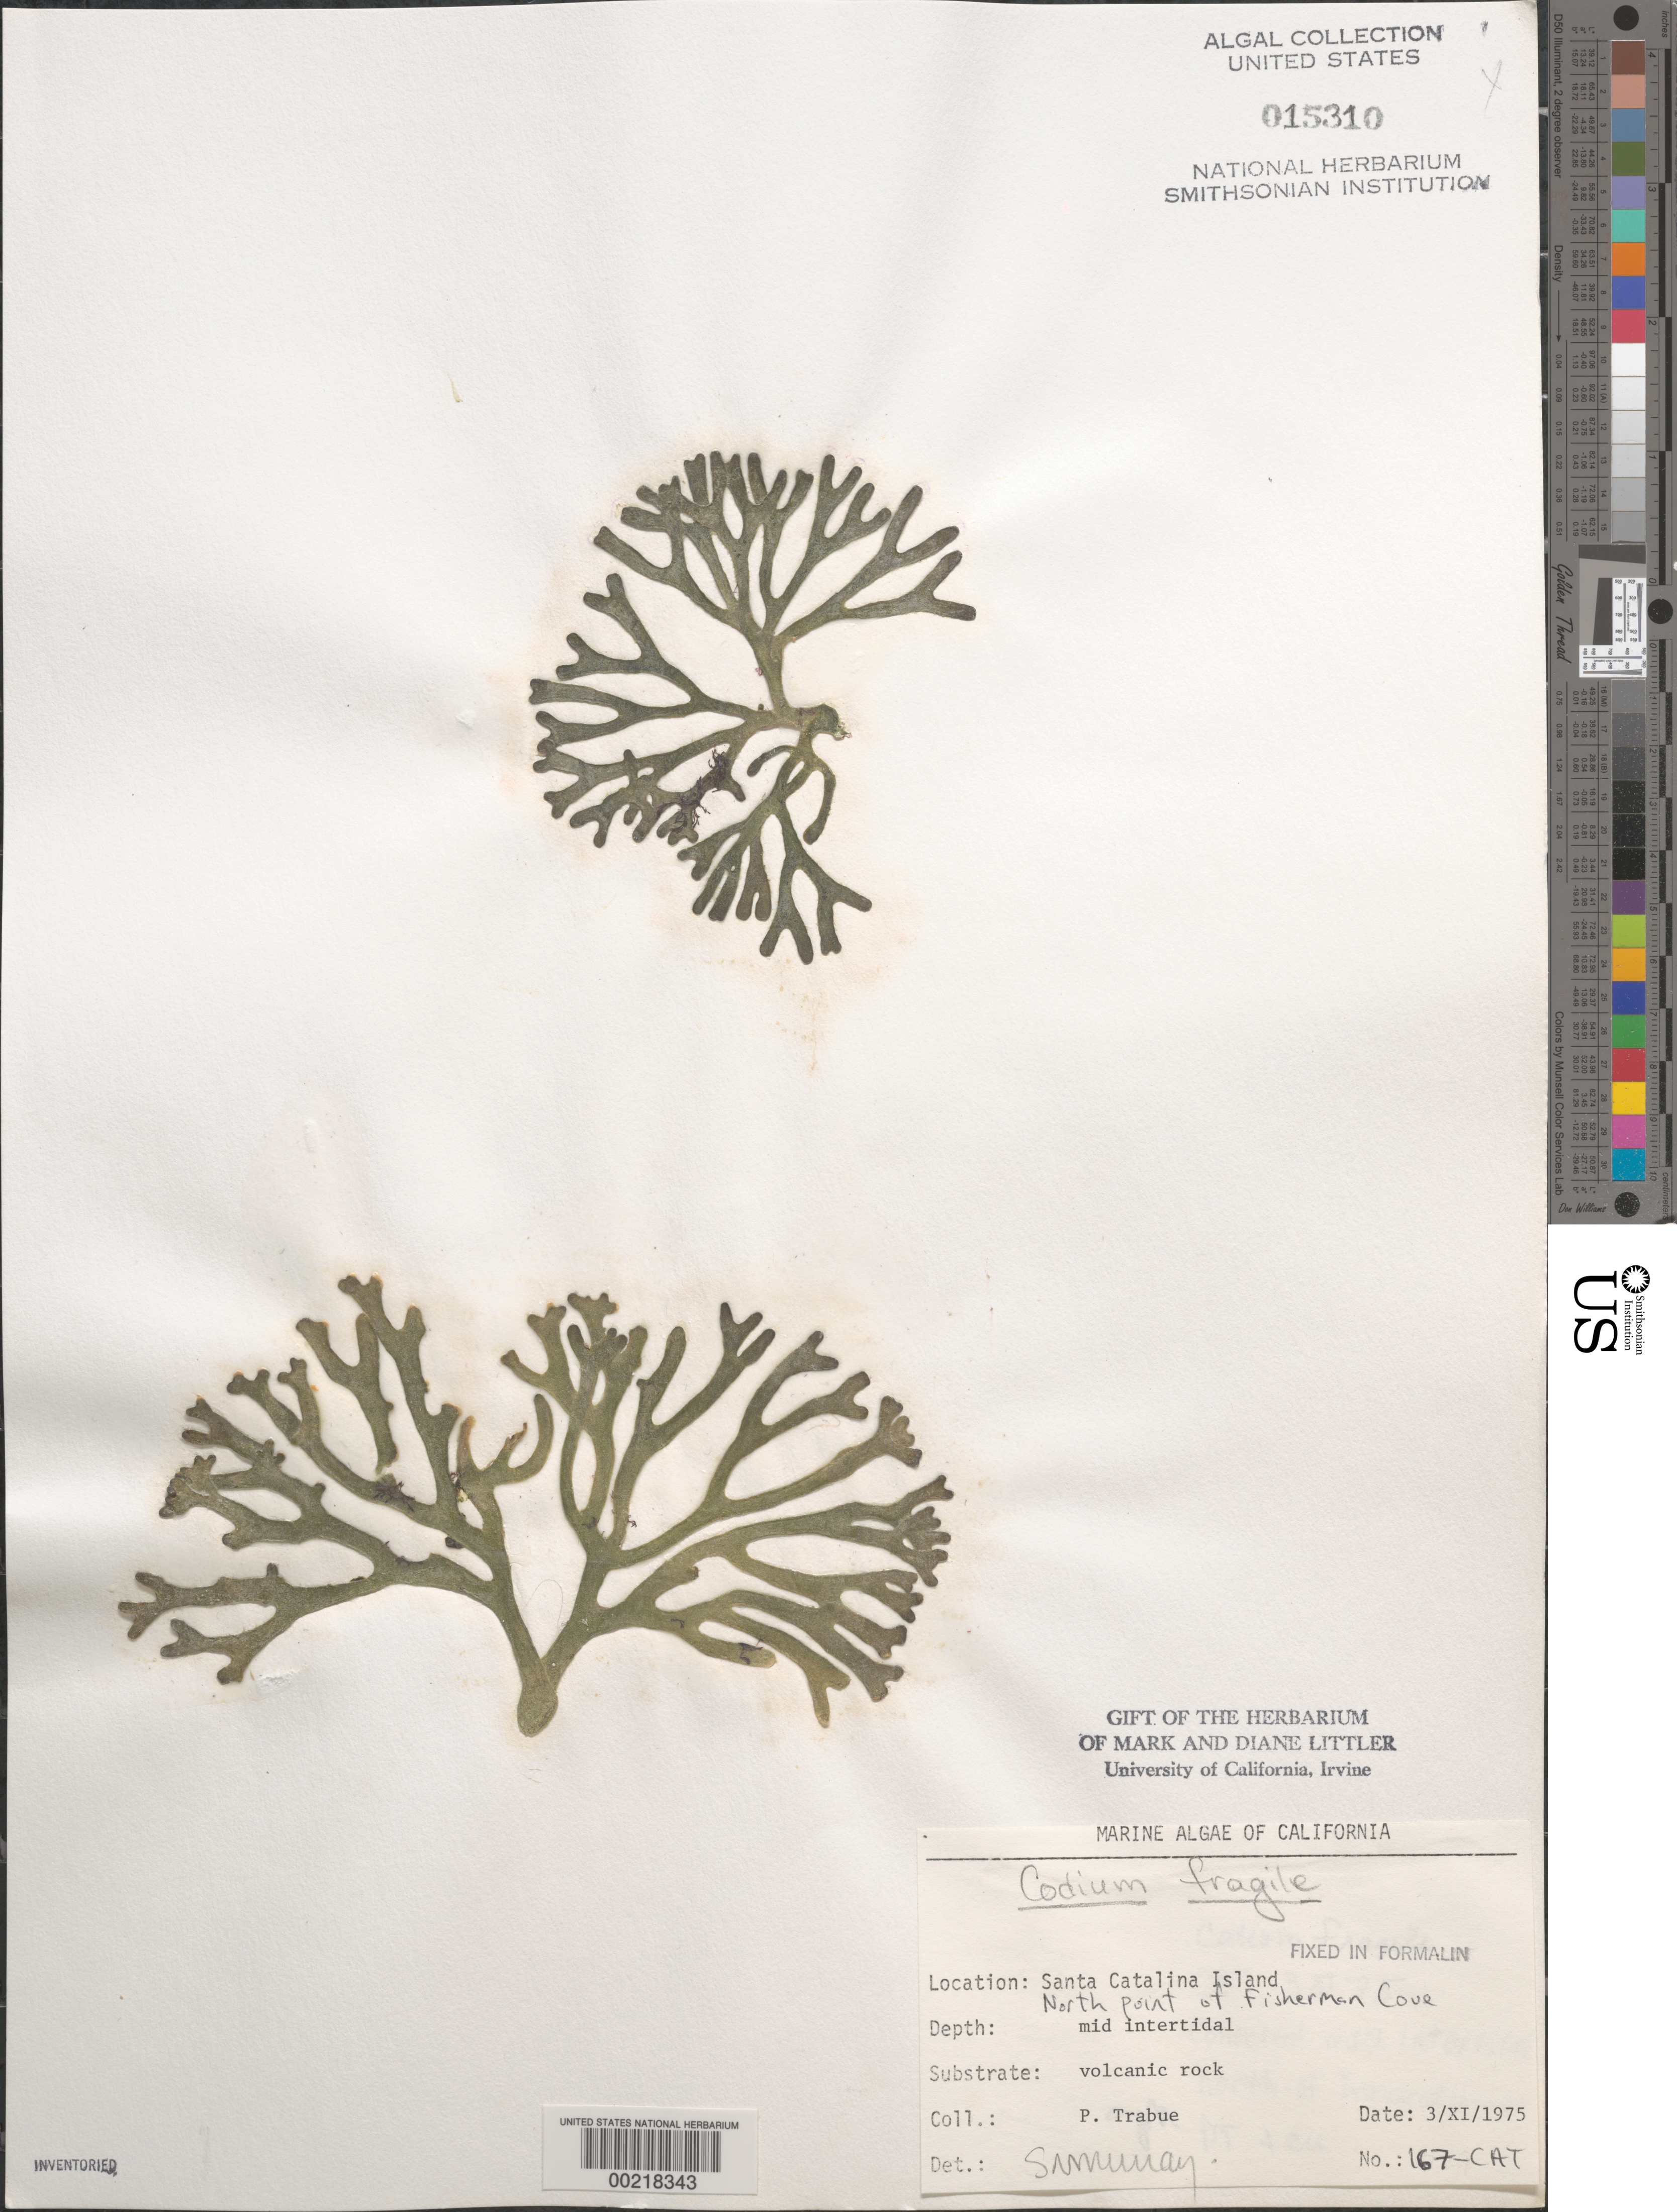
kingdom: Plantae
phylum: Chlorophyta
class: Ulvophyceae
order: Bryopsidales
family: Codiaceae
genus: Codium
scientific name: Codium fragile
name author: (Suringar) P. Hariot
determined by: Murray, S. N.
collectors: P. J. Trabue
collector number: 167-cat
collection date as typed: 03 Nov 1975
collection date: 1975-11-03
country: United States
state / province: California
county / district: Los Angeles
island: Santa Catalina Island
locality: Fisherman Cove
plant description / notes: BLM-SOCALBIGHT Rocky Intertidal Survey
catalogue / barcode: US 15310